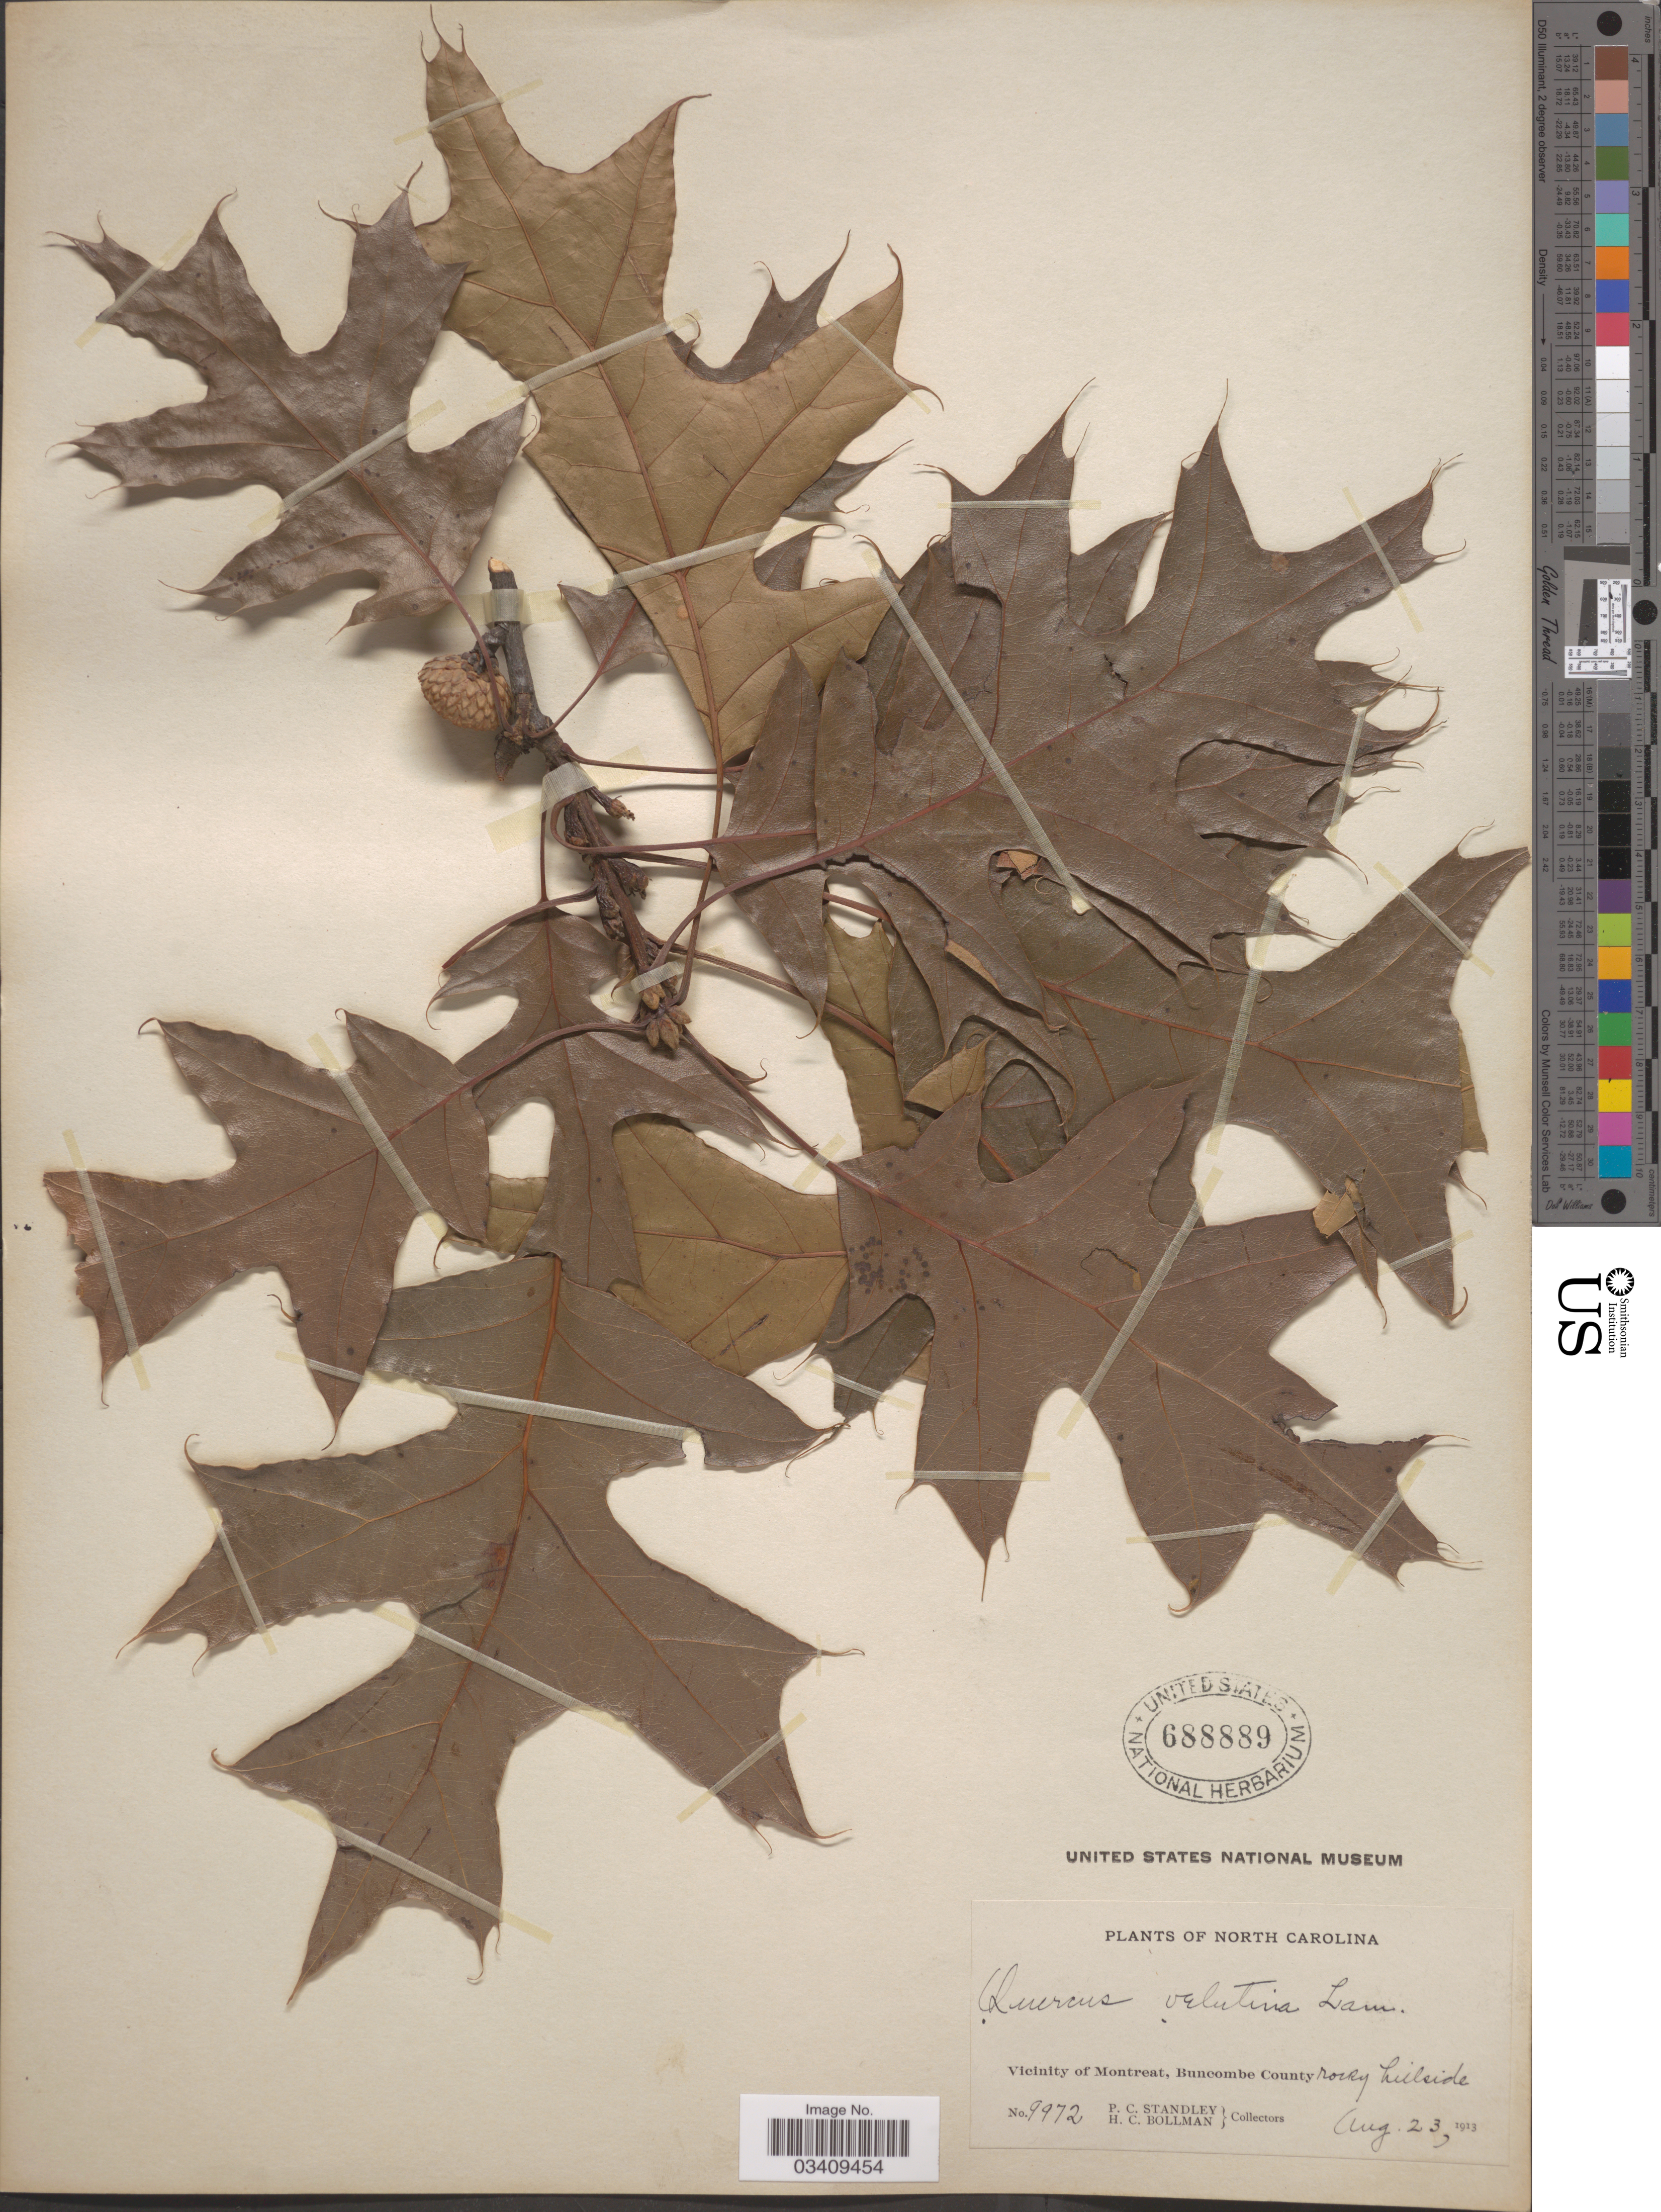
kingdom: Plantae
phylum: Tracheophyta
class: Magnoliopsida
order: Fagales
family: Fagaceae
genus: Quercus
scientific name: Quercus velutina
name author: Lam.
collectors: P. C. Standley & H. C. Bollman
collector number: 9972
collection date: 1913-08-23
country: United States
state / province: North Carolina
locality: Vicinity of Montreat, Buncombe County rocky hillside.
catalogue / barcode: US 688889